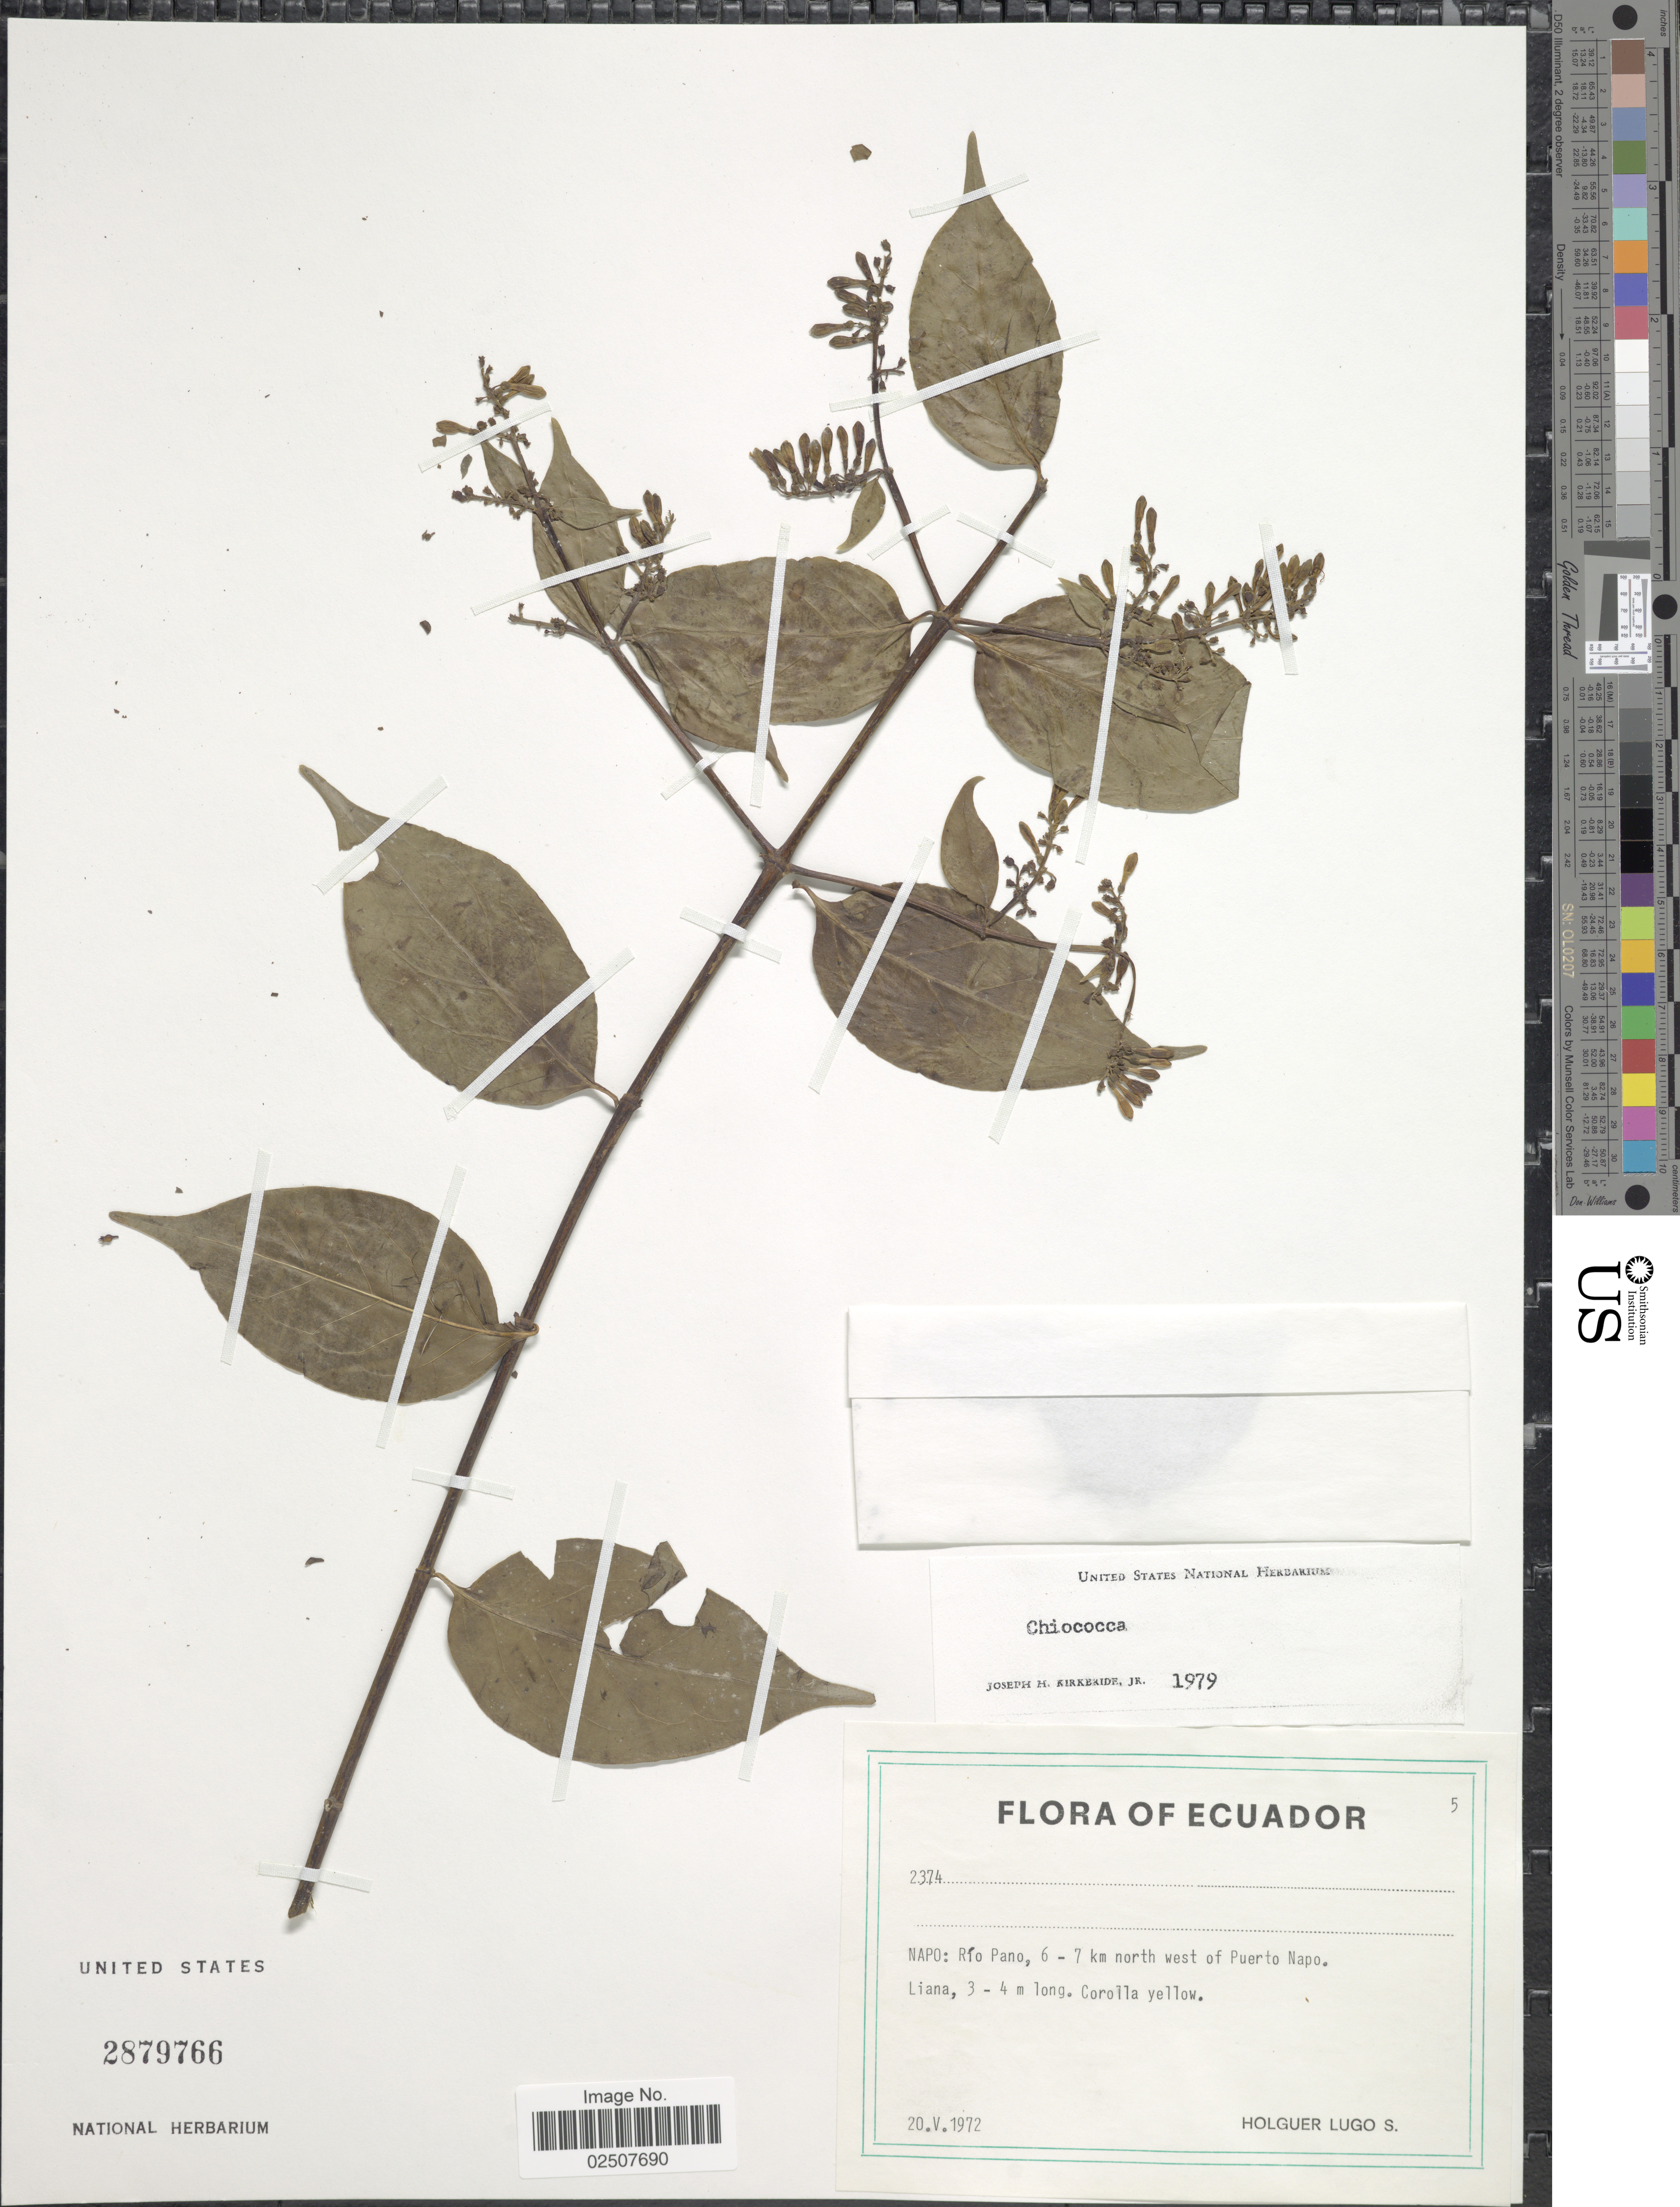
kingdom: Plantae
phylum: Tracheophyta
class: Magnoliopsida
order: Gentianales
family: Rubiaceae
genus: Chiococca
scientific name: Chiococca sp.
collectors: H. Lugo S.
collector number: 2374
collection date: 1972-05-20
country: Ecuador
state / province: Napo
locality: Río Pano, 6 - 7 km north west of Puerto Napo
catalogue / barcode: US 2879766